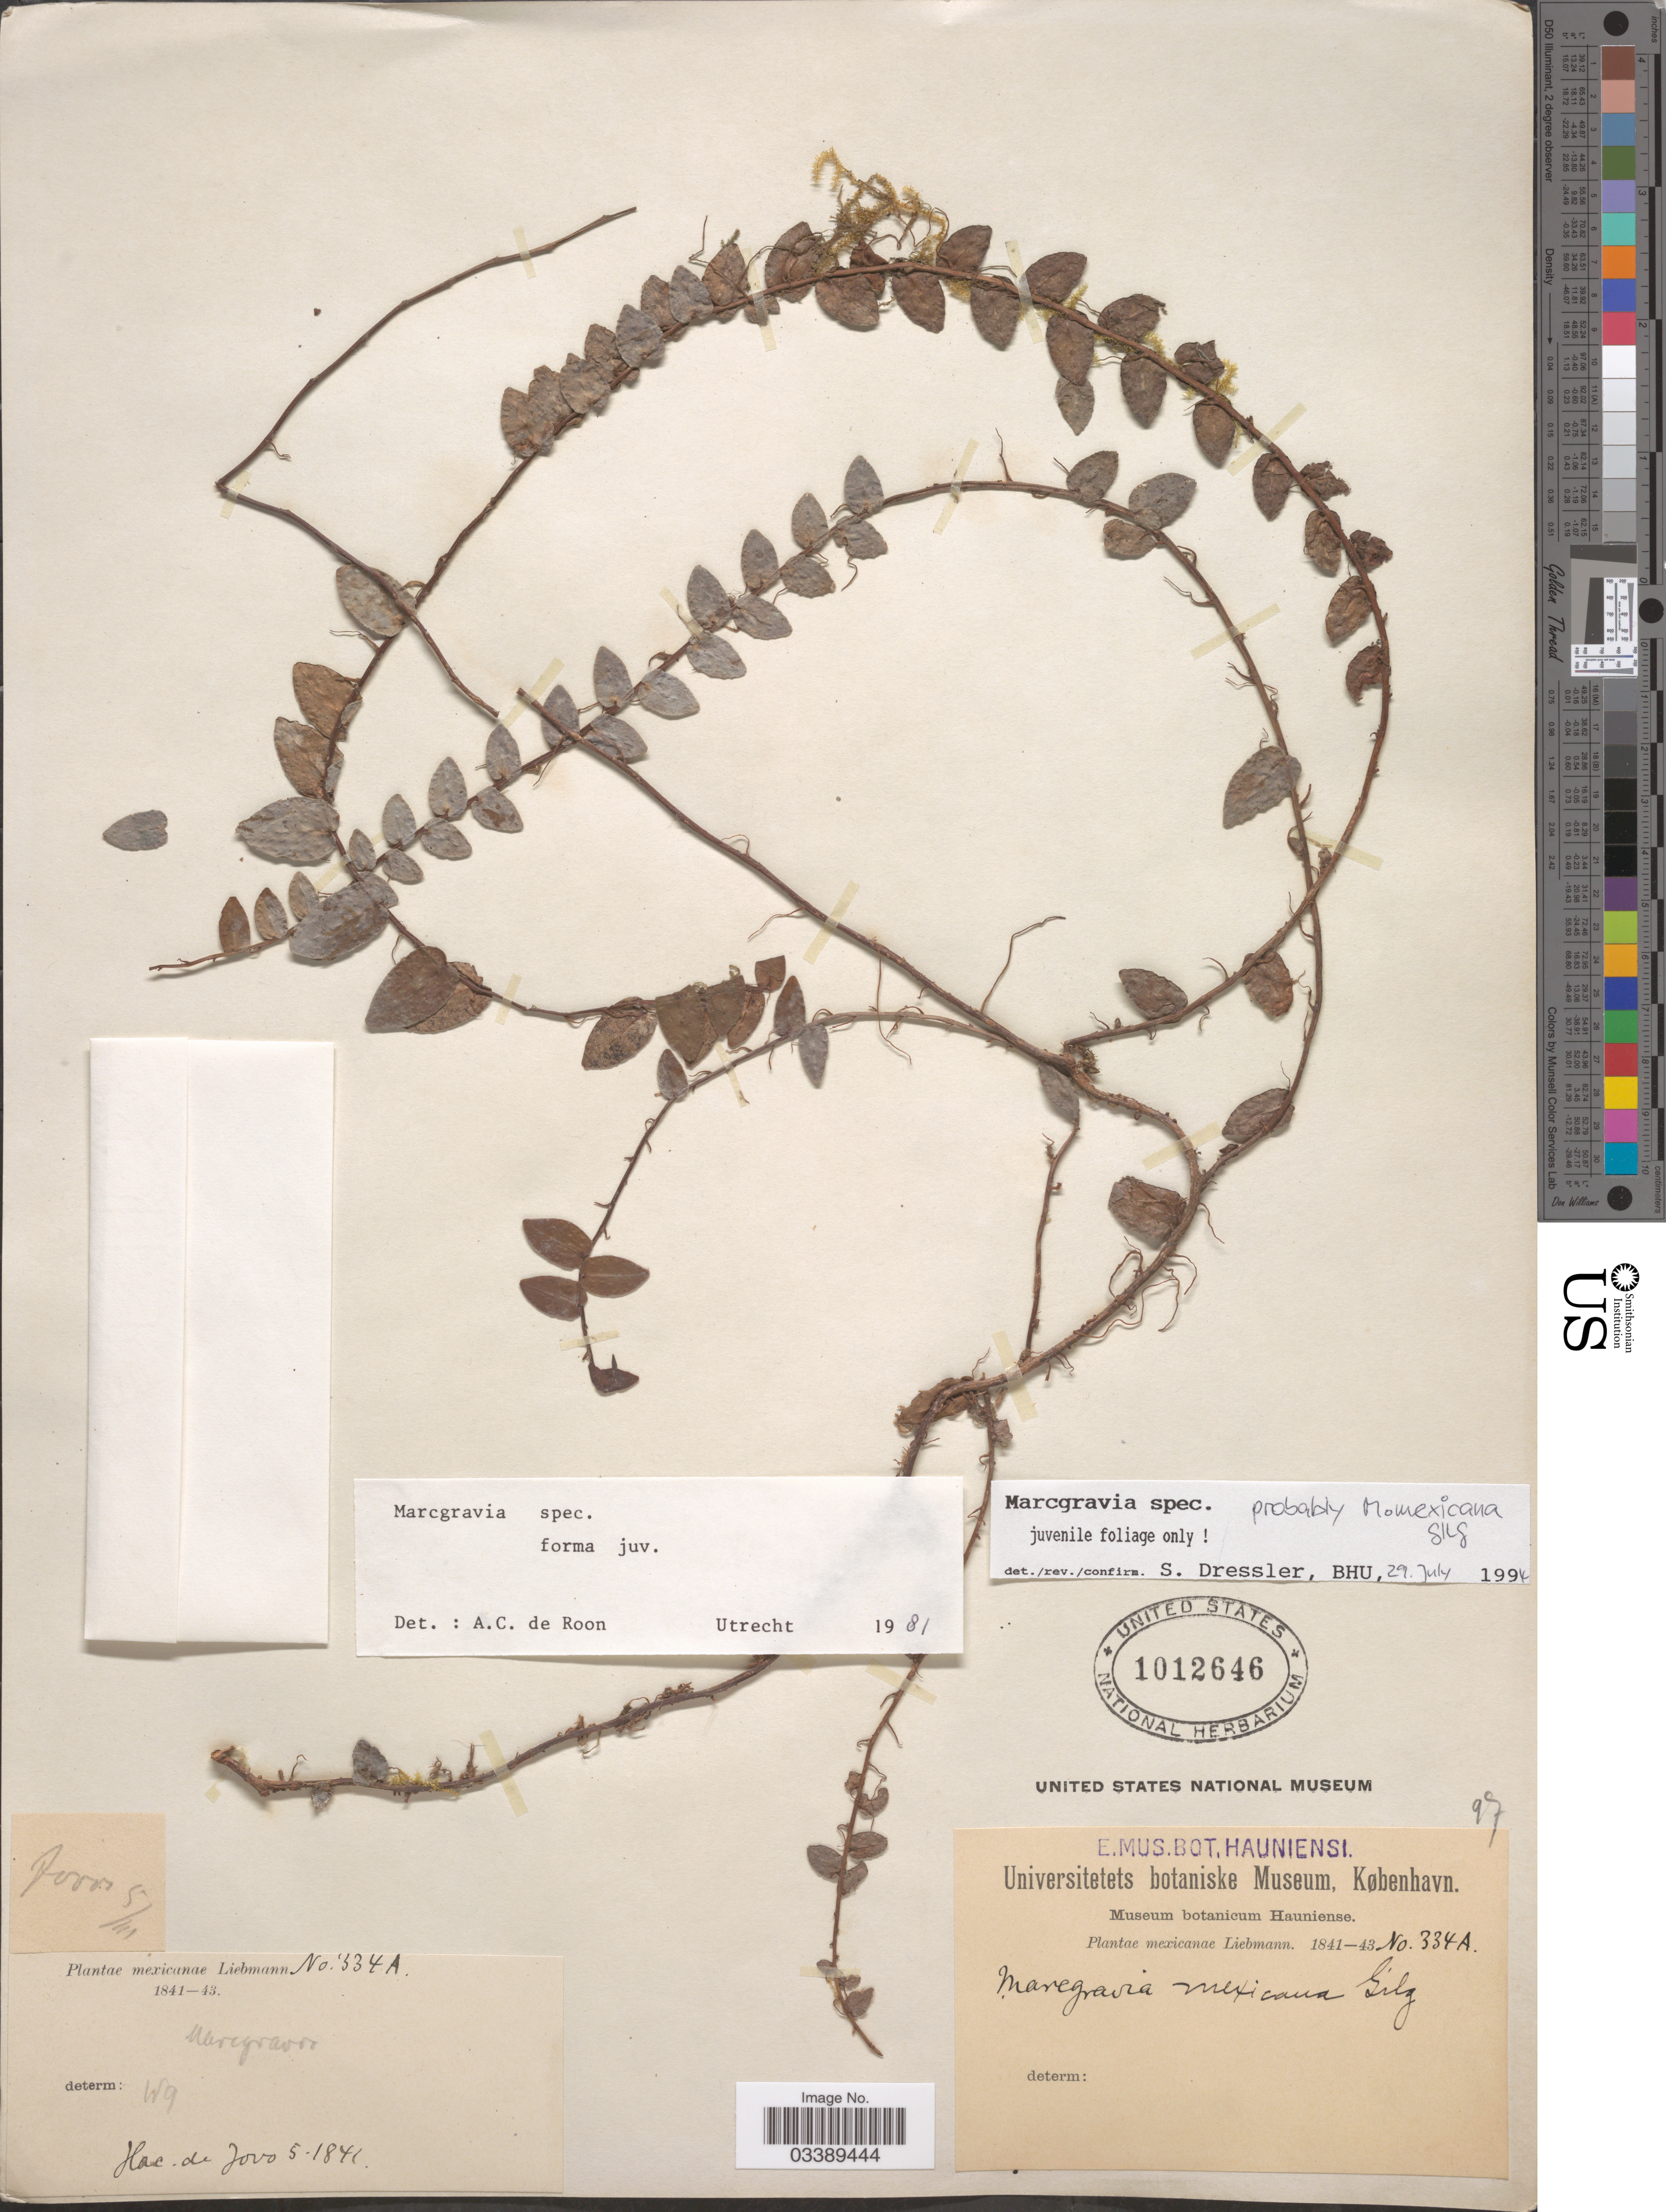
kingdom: Plantae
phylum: Tracheophyta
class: Magnoliopsida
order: Ericales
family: Marcgraviaceae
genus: Marcgravia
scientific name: Marcgravia sp.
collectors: Liebmann, --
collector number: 334A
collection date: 1841-05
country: Mexico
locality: Hac. de Jovo.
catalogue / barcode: US 1012646